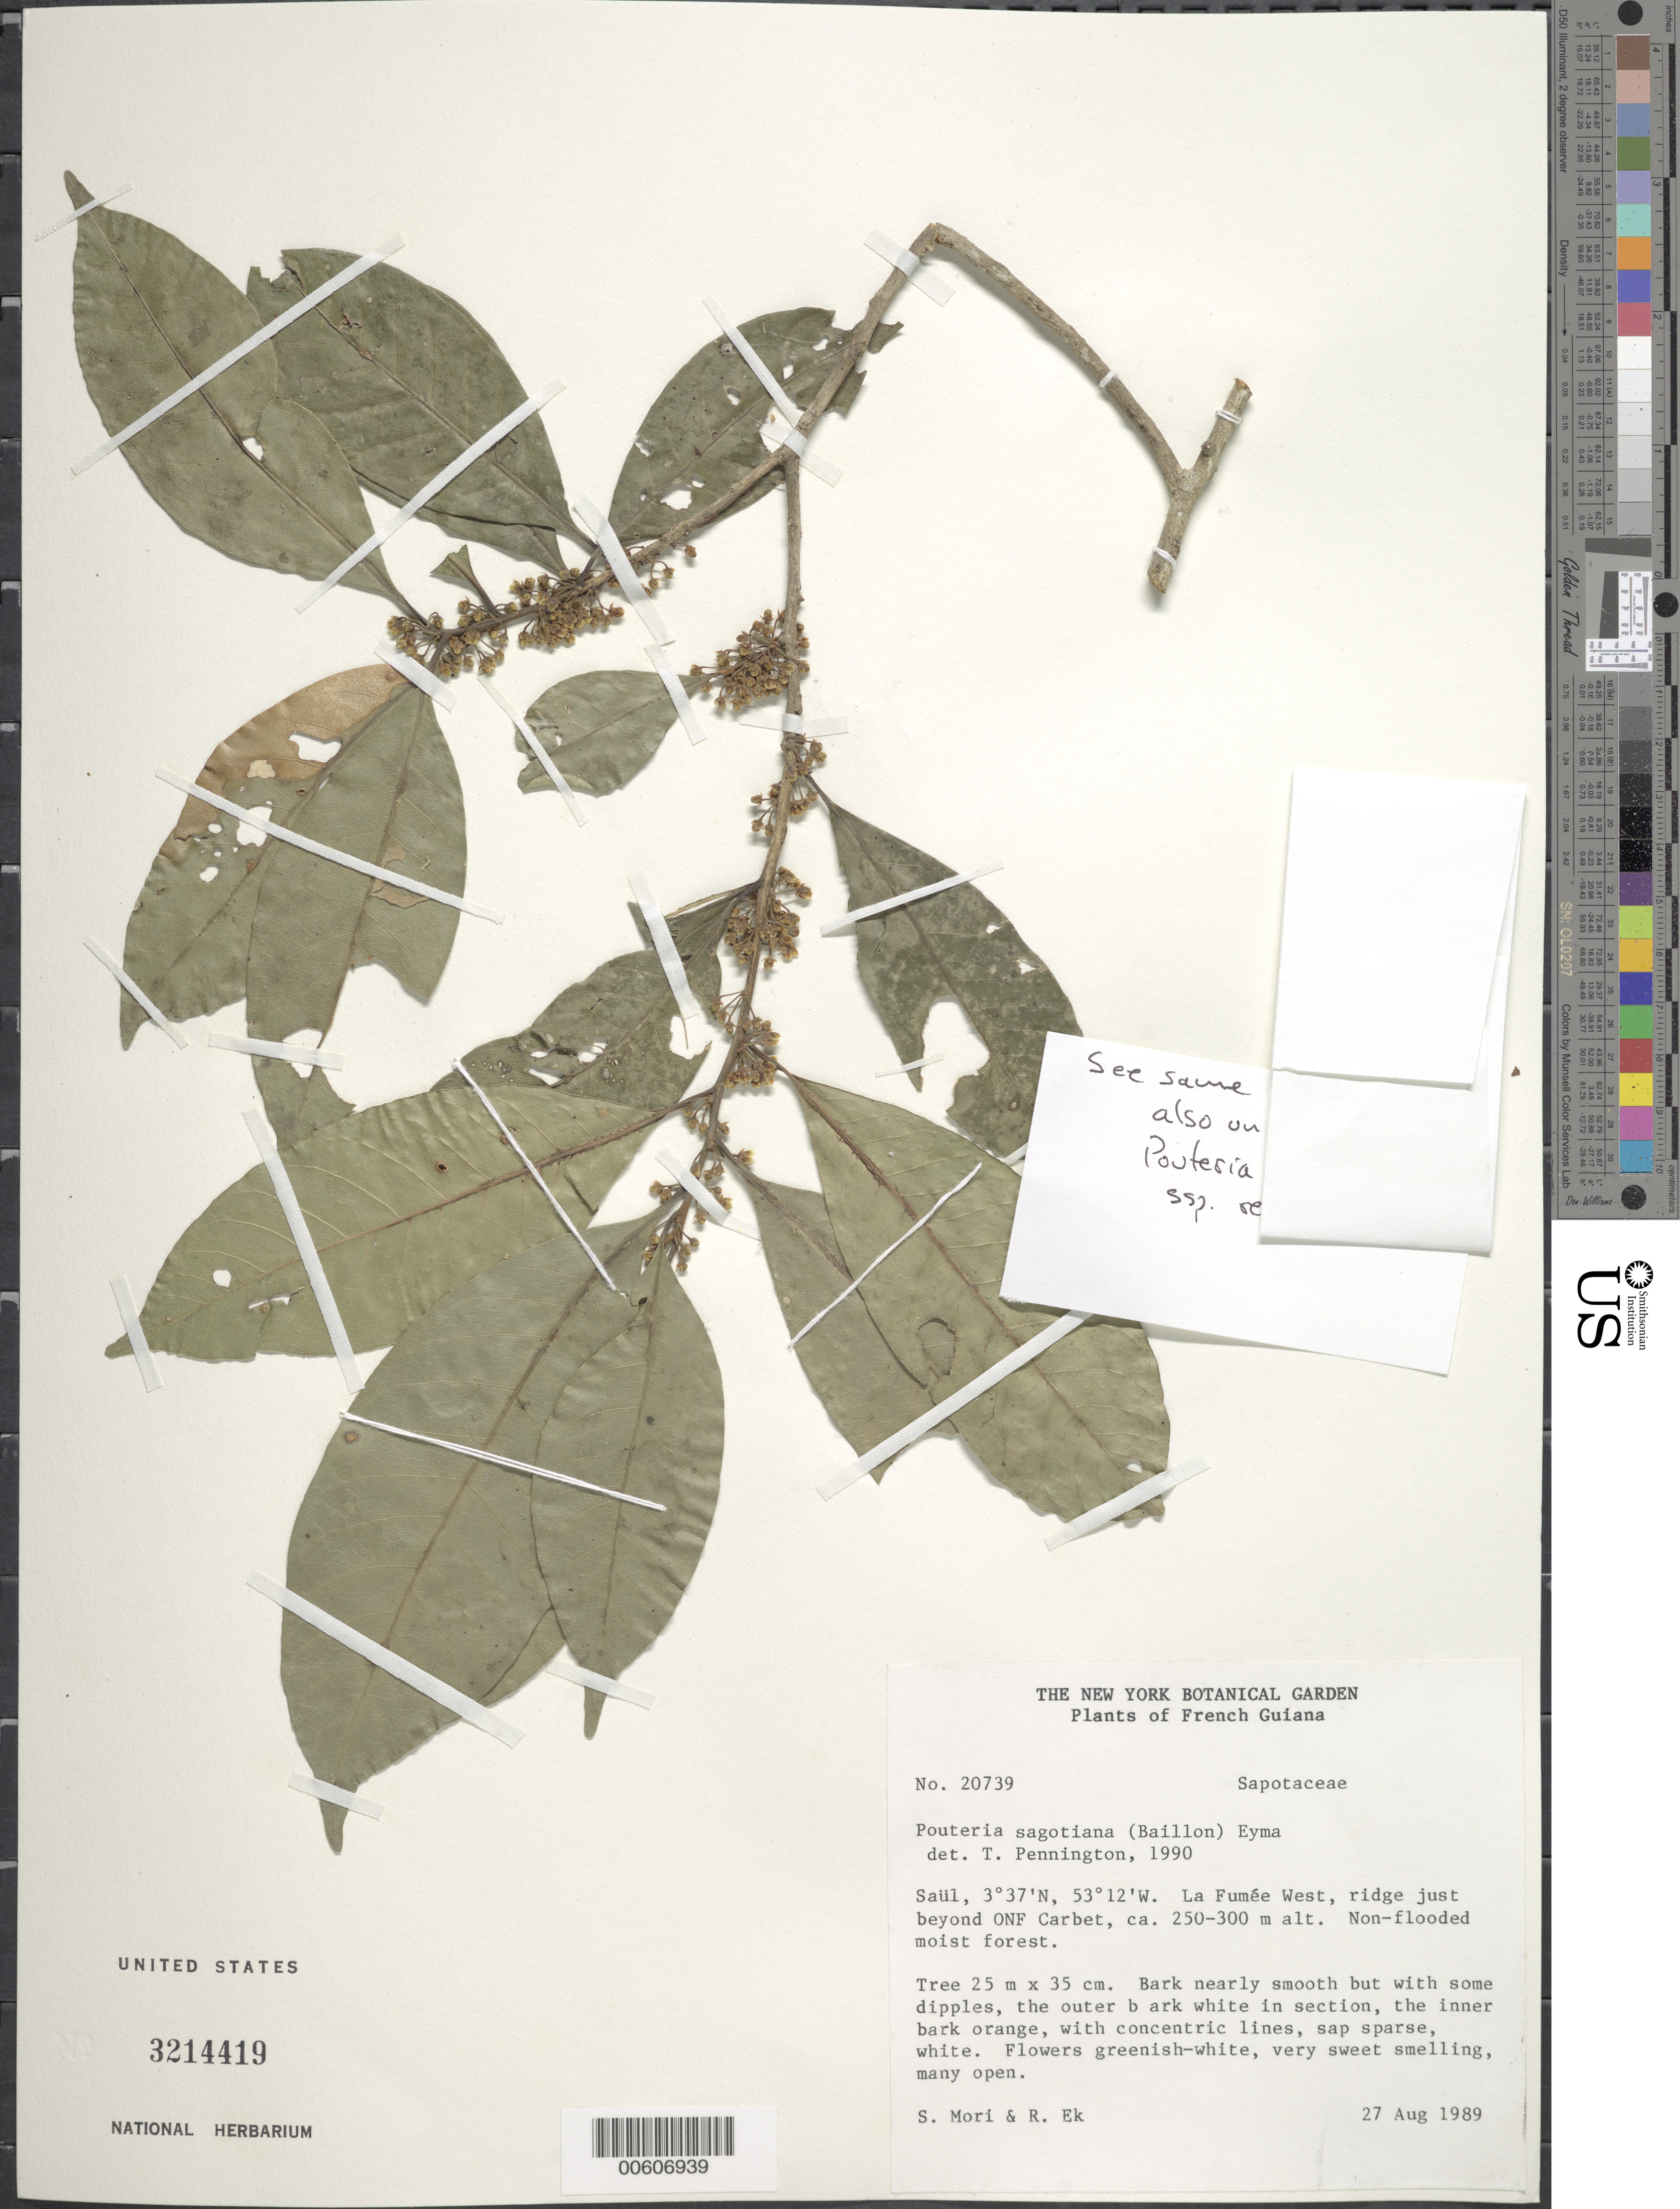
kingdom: Plantae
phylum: Tracheophyta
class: Magnoliopsida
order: Ericales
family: Sapotaceae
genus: Pouteria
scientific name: Pouteria sagotiana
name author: (Baill.) Eyma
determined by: Pennington, T. D., (K)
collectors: S. Mori & R. C. Ek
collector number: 20739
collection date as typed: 27-Aug-89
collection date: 1989-08-27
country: French Guiana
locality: Saül, La Fumée West, ridge just beyond ONF Carbet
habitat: Non-flooded moist forest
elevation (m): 250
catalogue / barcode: US 3214419